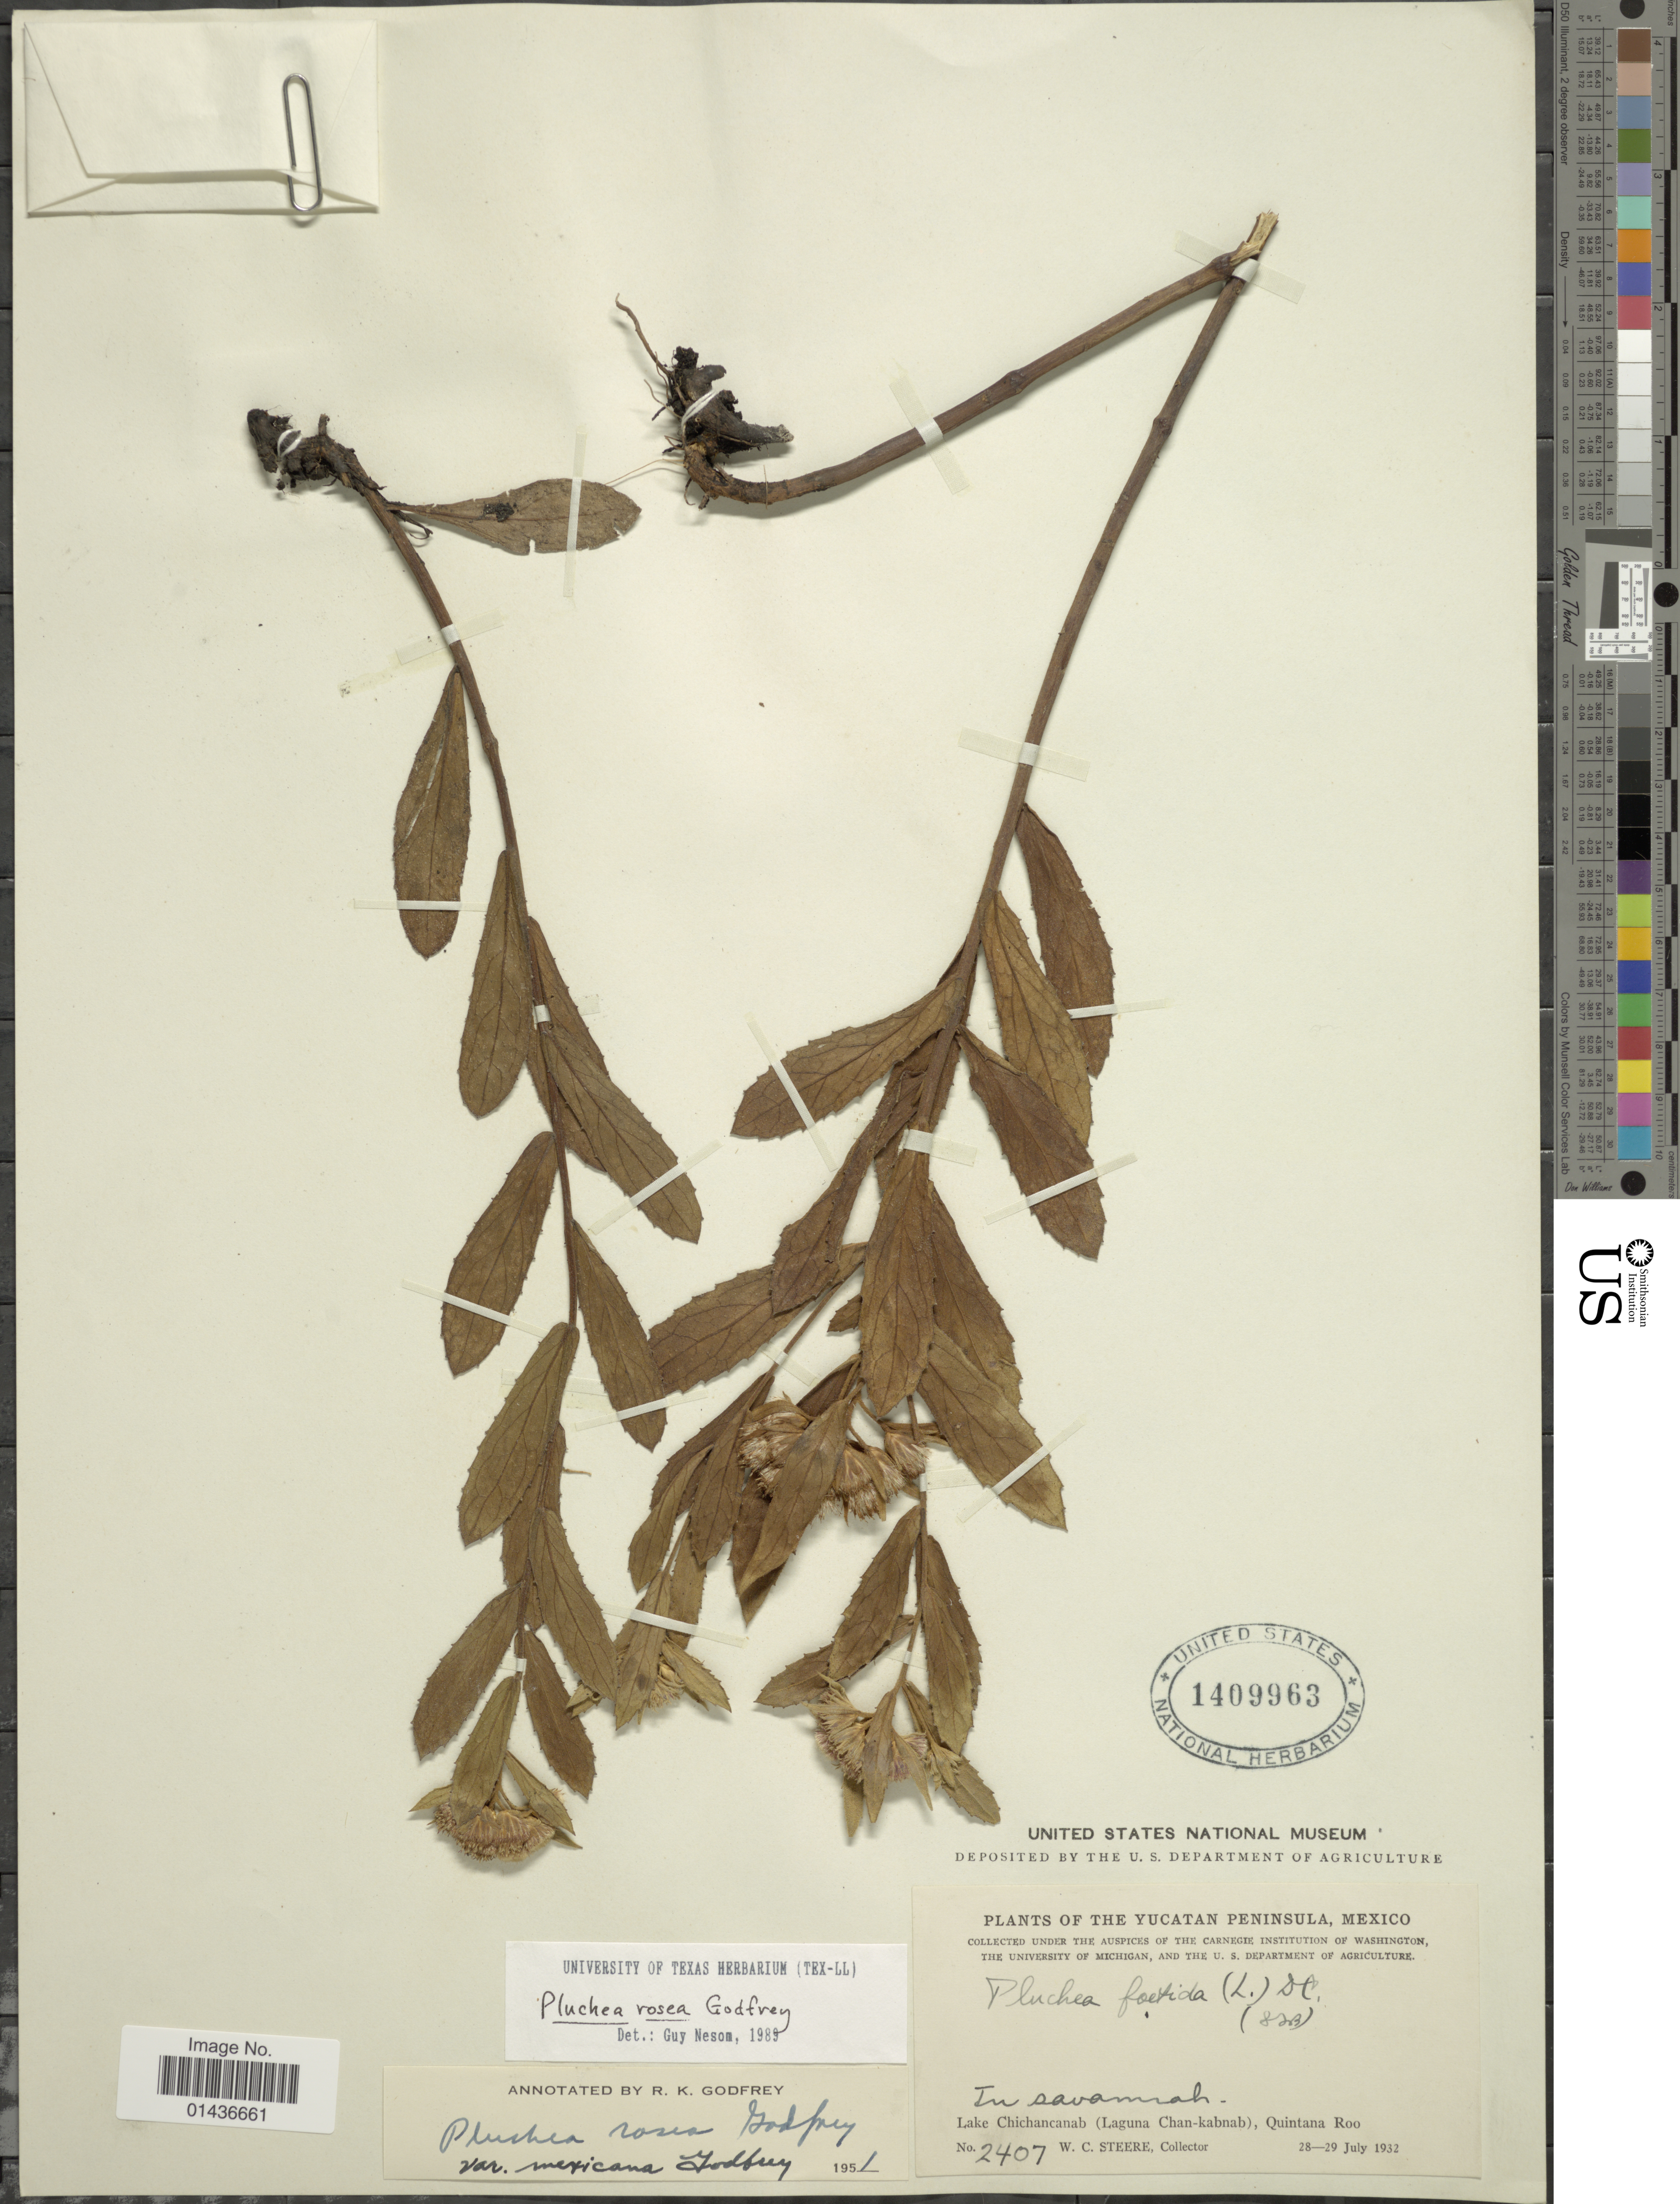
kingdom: Plantae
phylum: Tracheophyta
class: Magnoliopsida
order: Asterales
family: Asteraceae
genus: Pluchea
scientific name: Pluchea rosea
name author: R.K. Godfrey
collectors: W. C. Steere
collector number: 2407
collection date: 1932-07-28/1932-07-29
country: Mexico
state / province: Quintana Roo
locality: Yucatan Peninsula, Lake Chichancanab (Laguna Chan-kabnab)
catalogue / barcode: US 1409963